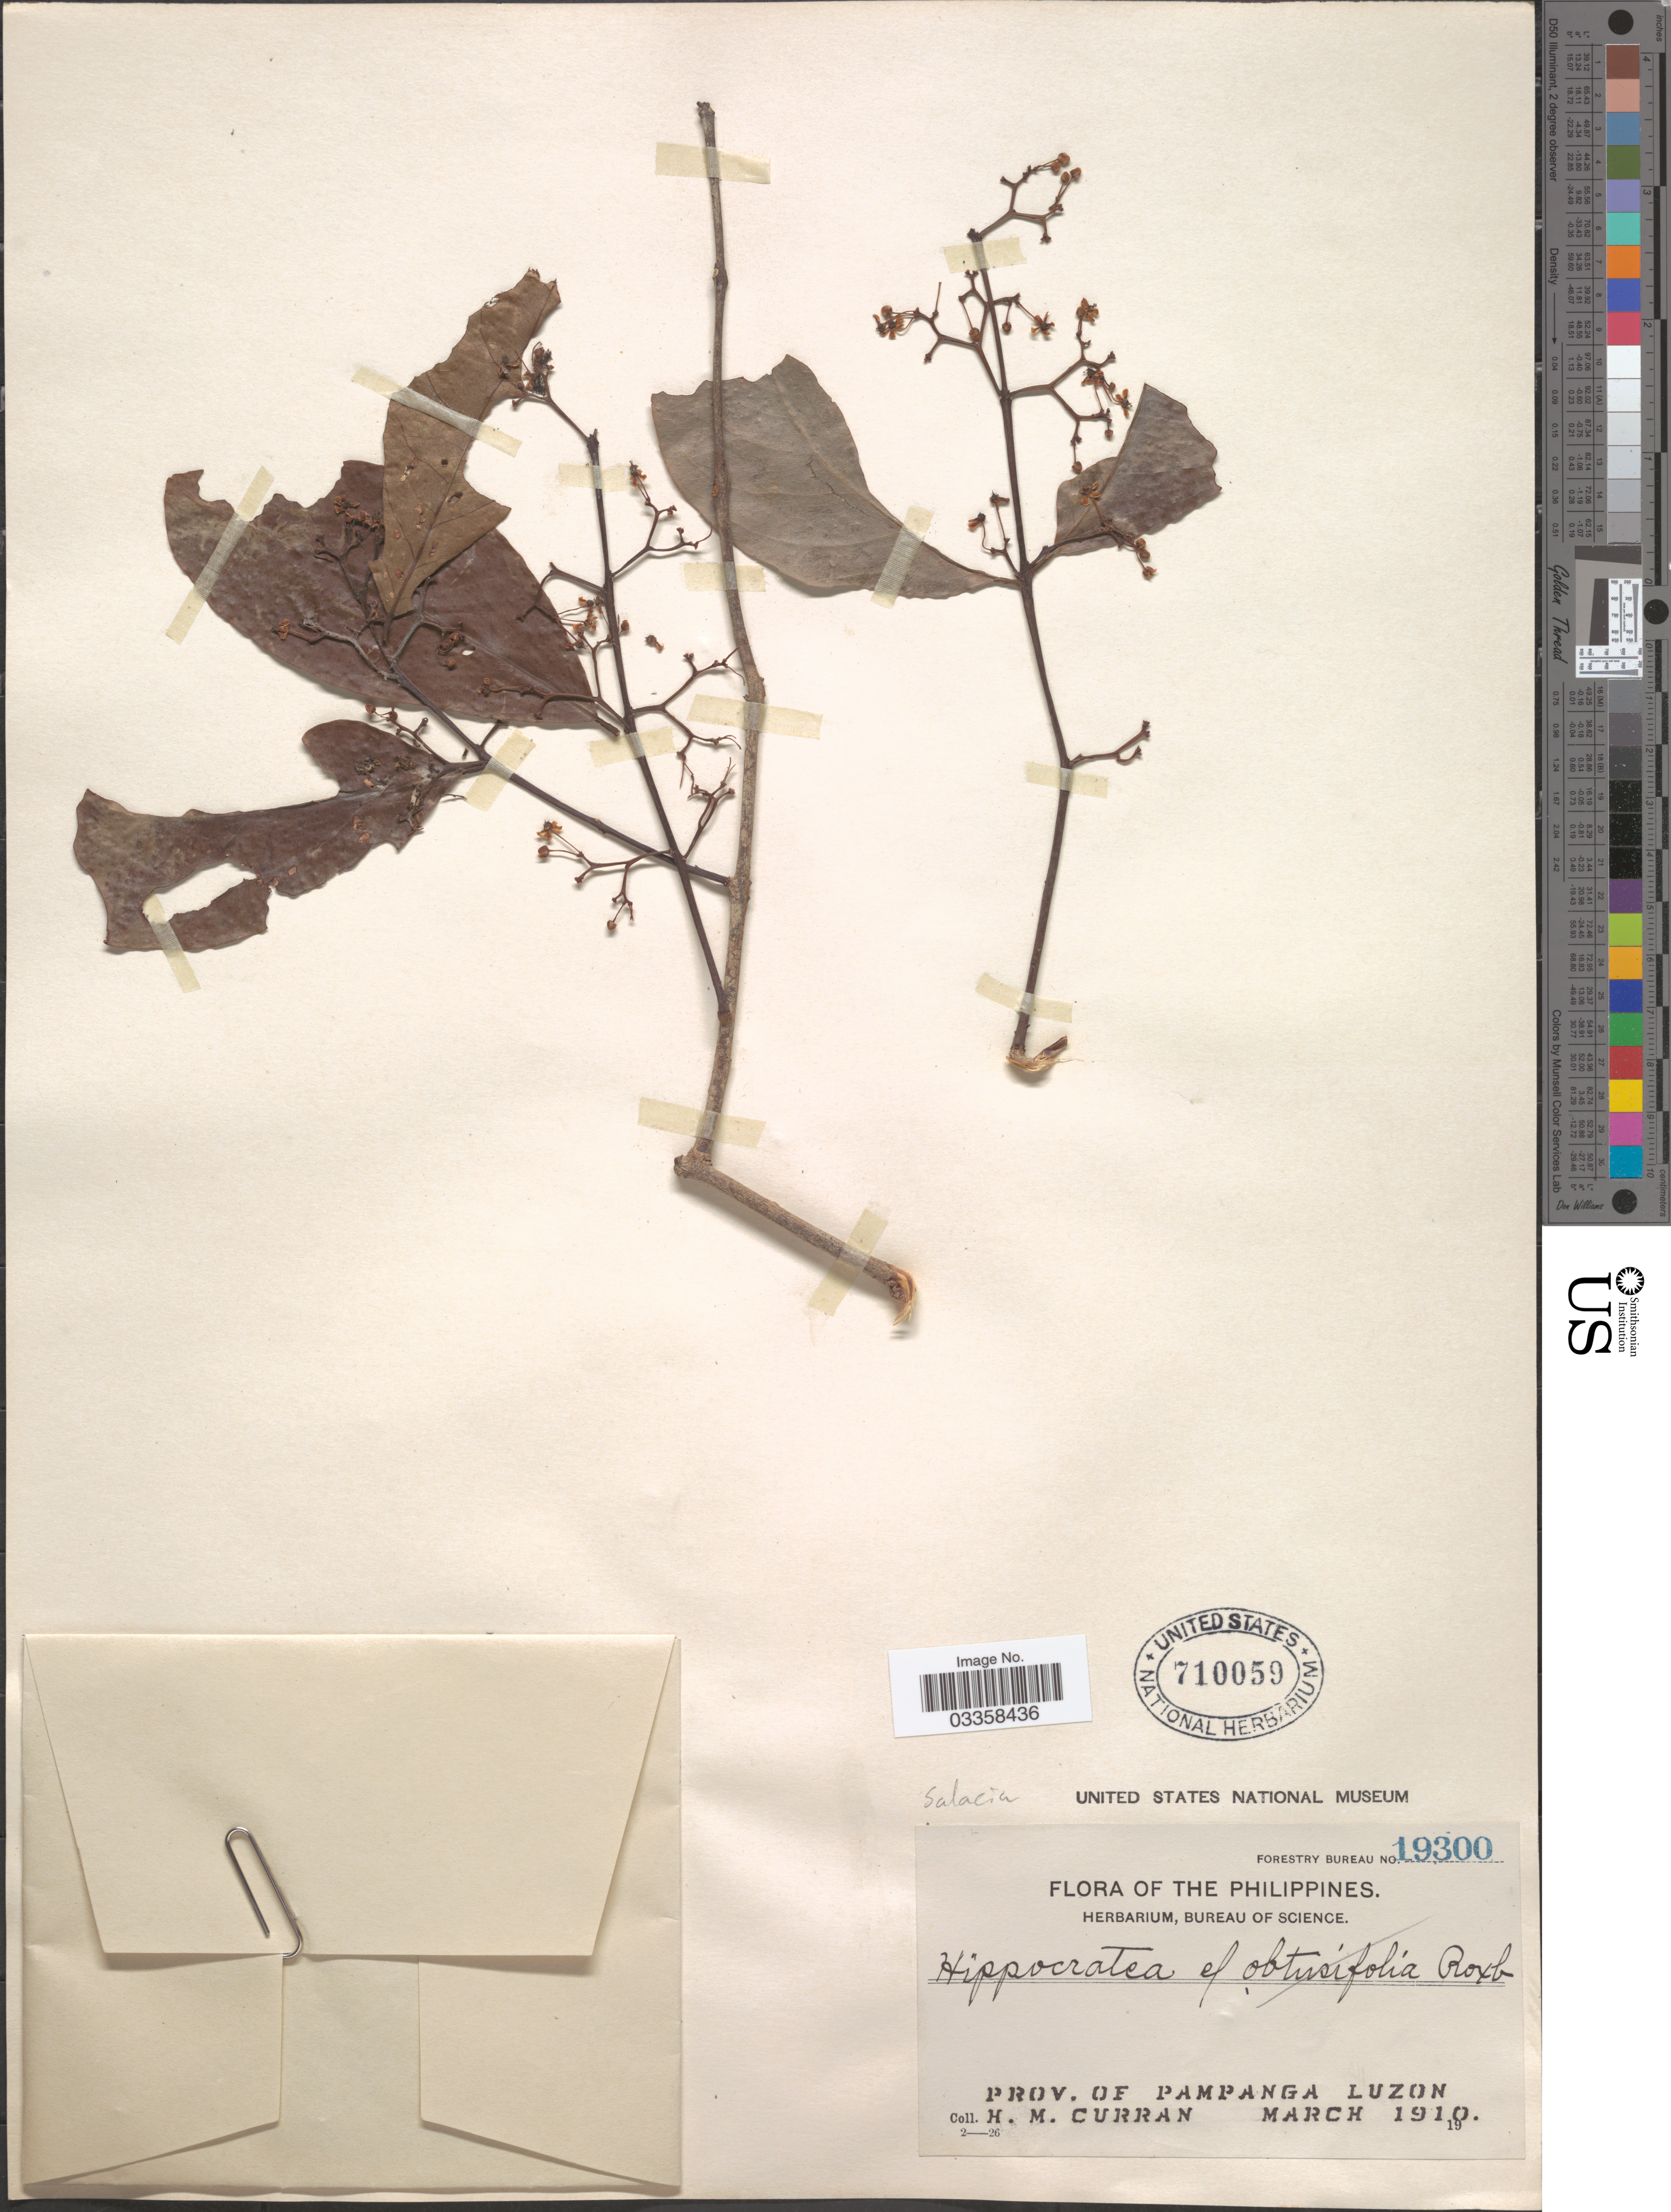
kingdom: Plantae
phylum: Tracheophyta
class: Magnoliopsida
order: Celastrales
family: Celastraceae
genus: Salacia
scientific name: Salacia sp.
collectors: H. M. Curran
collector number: Forestry Bureau 19300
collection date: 1910-03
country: Philippines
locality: Prov. of Pampanga. Luzon.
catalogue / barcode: US 710059